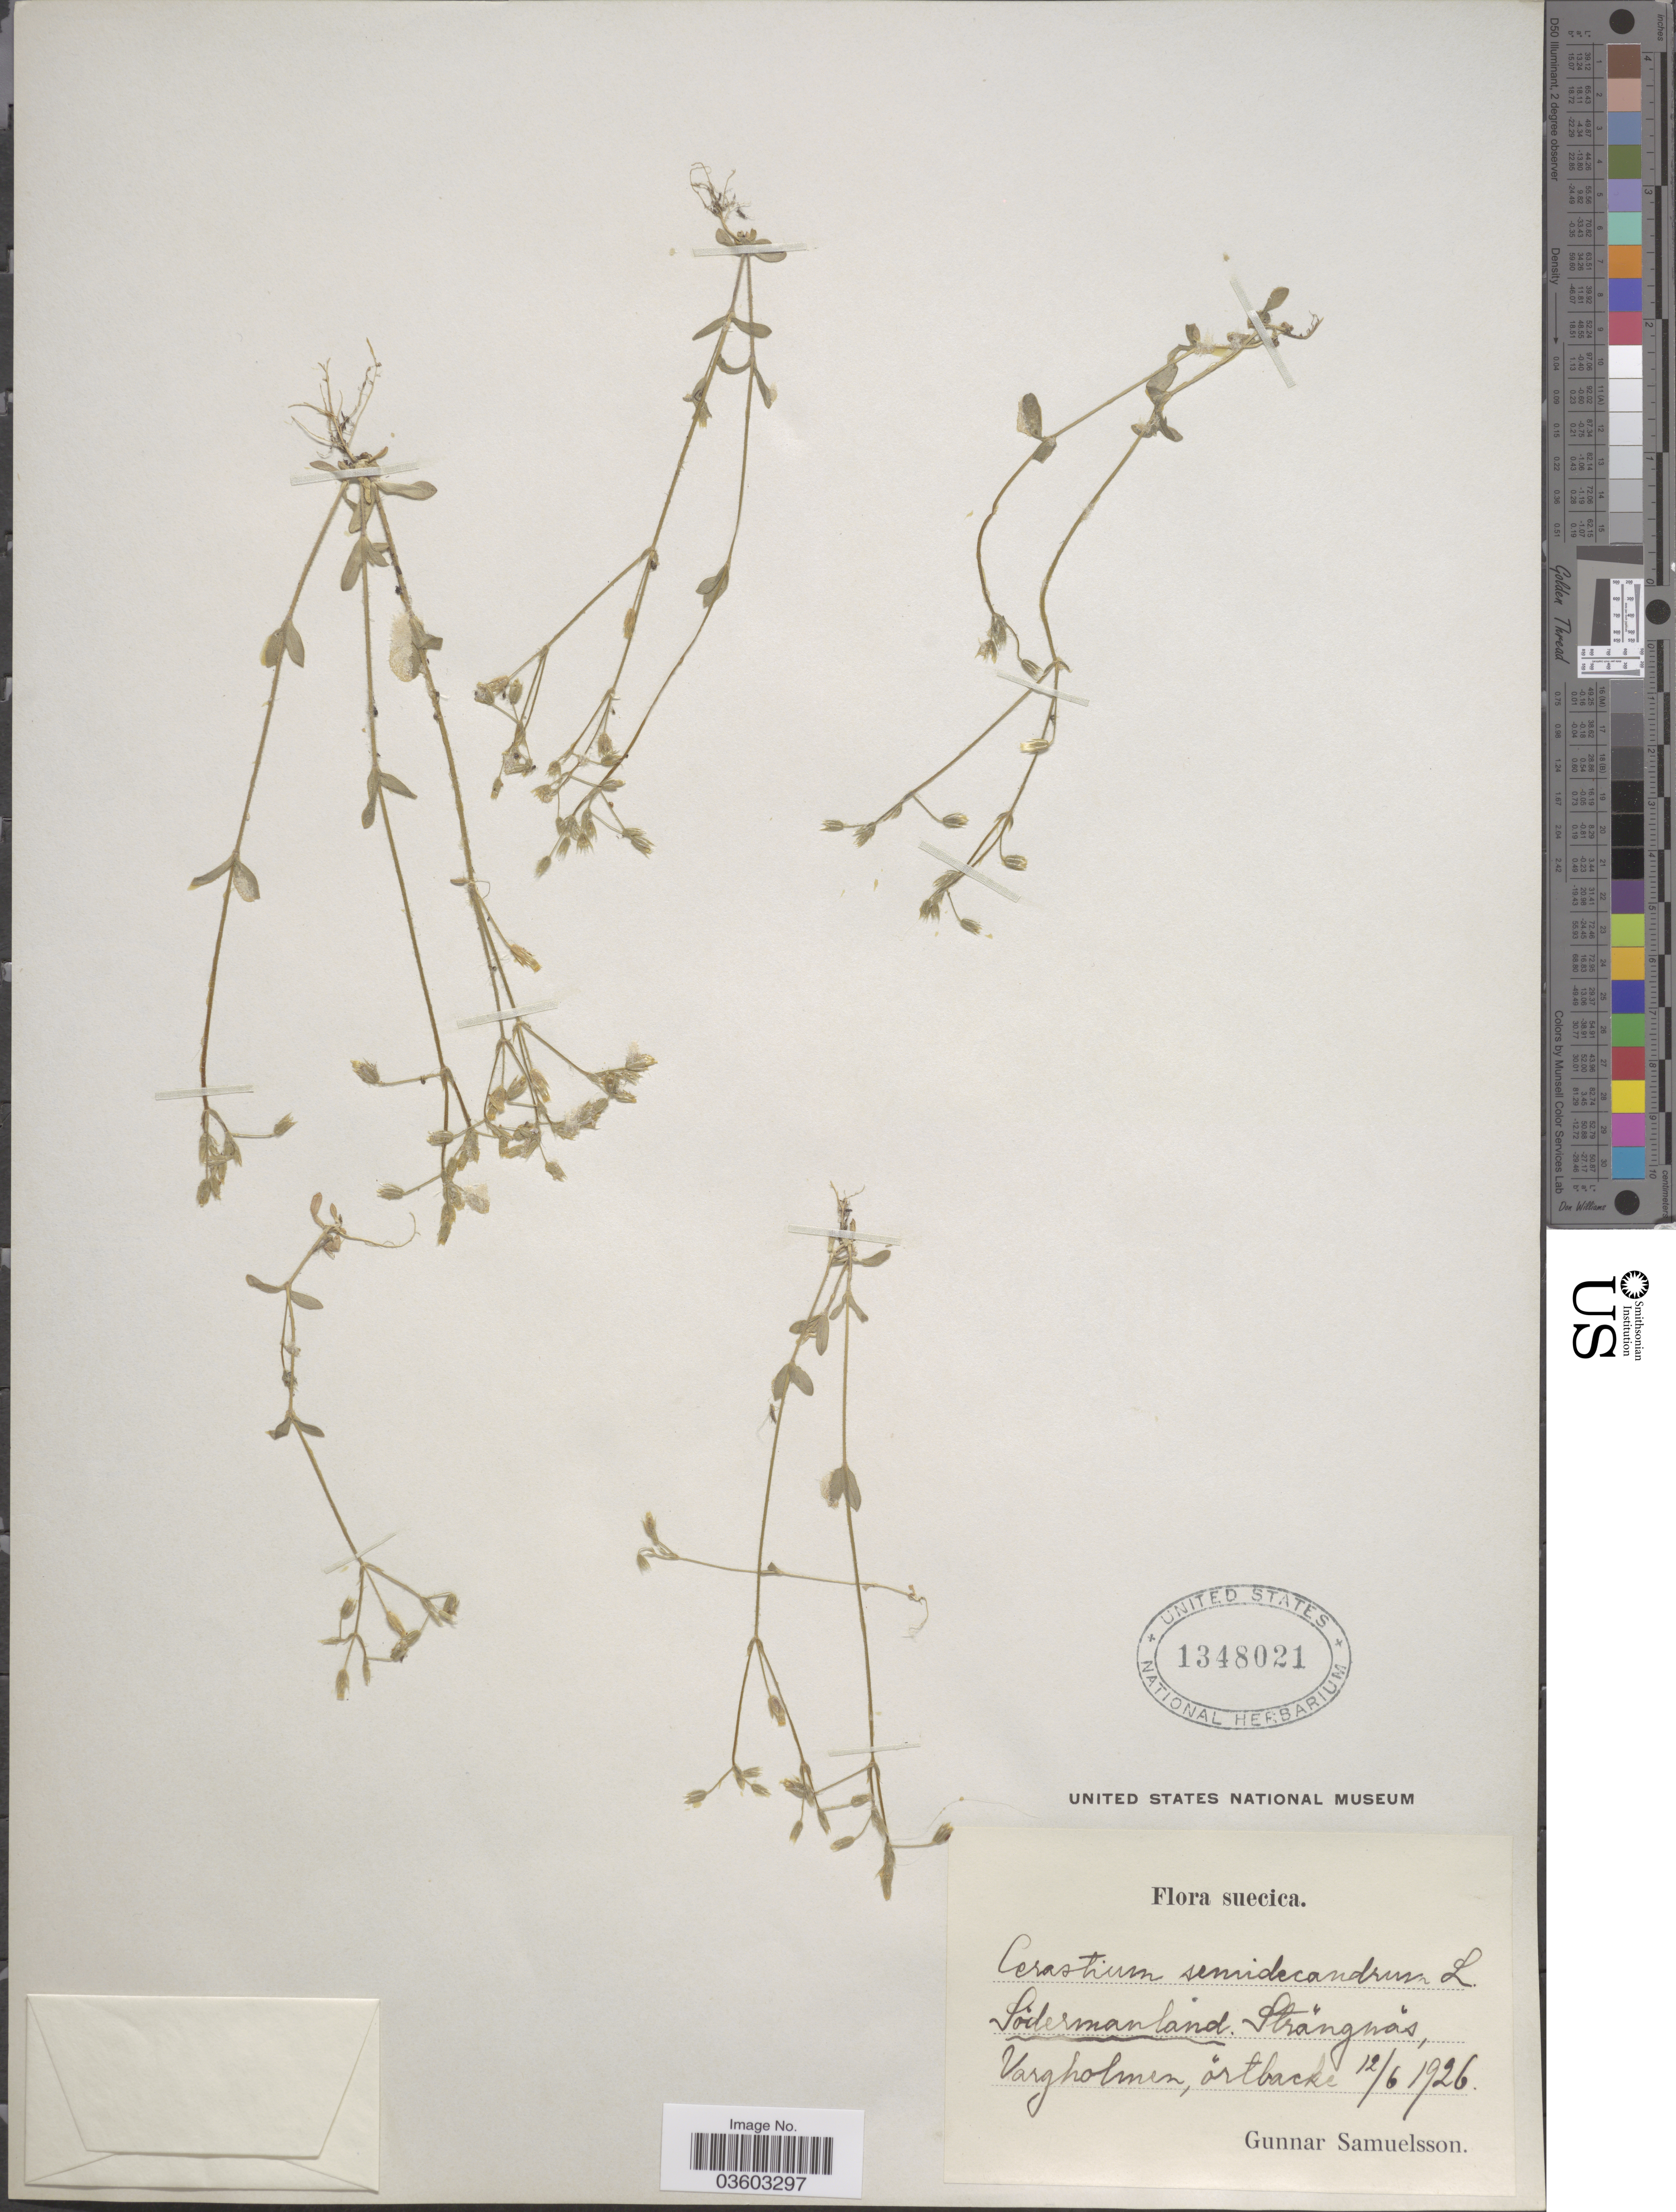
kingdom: Plantae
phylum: Tracheophyta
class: Magnoliopsida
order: Caryophyllales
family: Caryophyllaceae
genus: Cerastium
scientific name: Cerastium semidecandrum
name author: L.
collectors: G. Samuelsson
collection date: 1926-06-12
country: Sweden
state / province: Sodermanland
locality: Suecica. Södermanland. Strängnäs, Vargholmen, ärtbacke.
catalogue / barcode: US 1348021